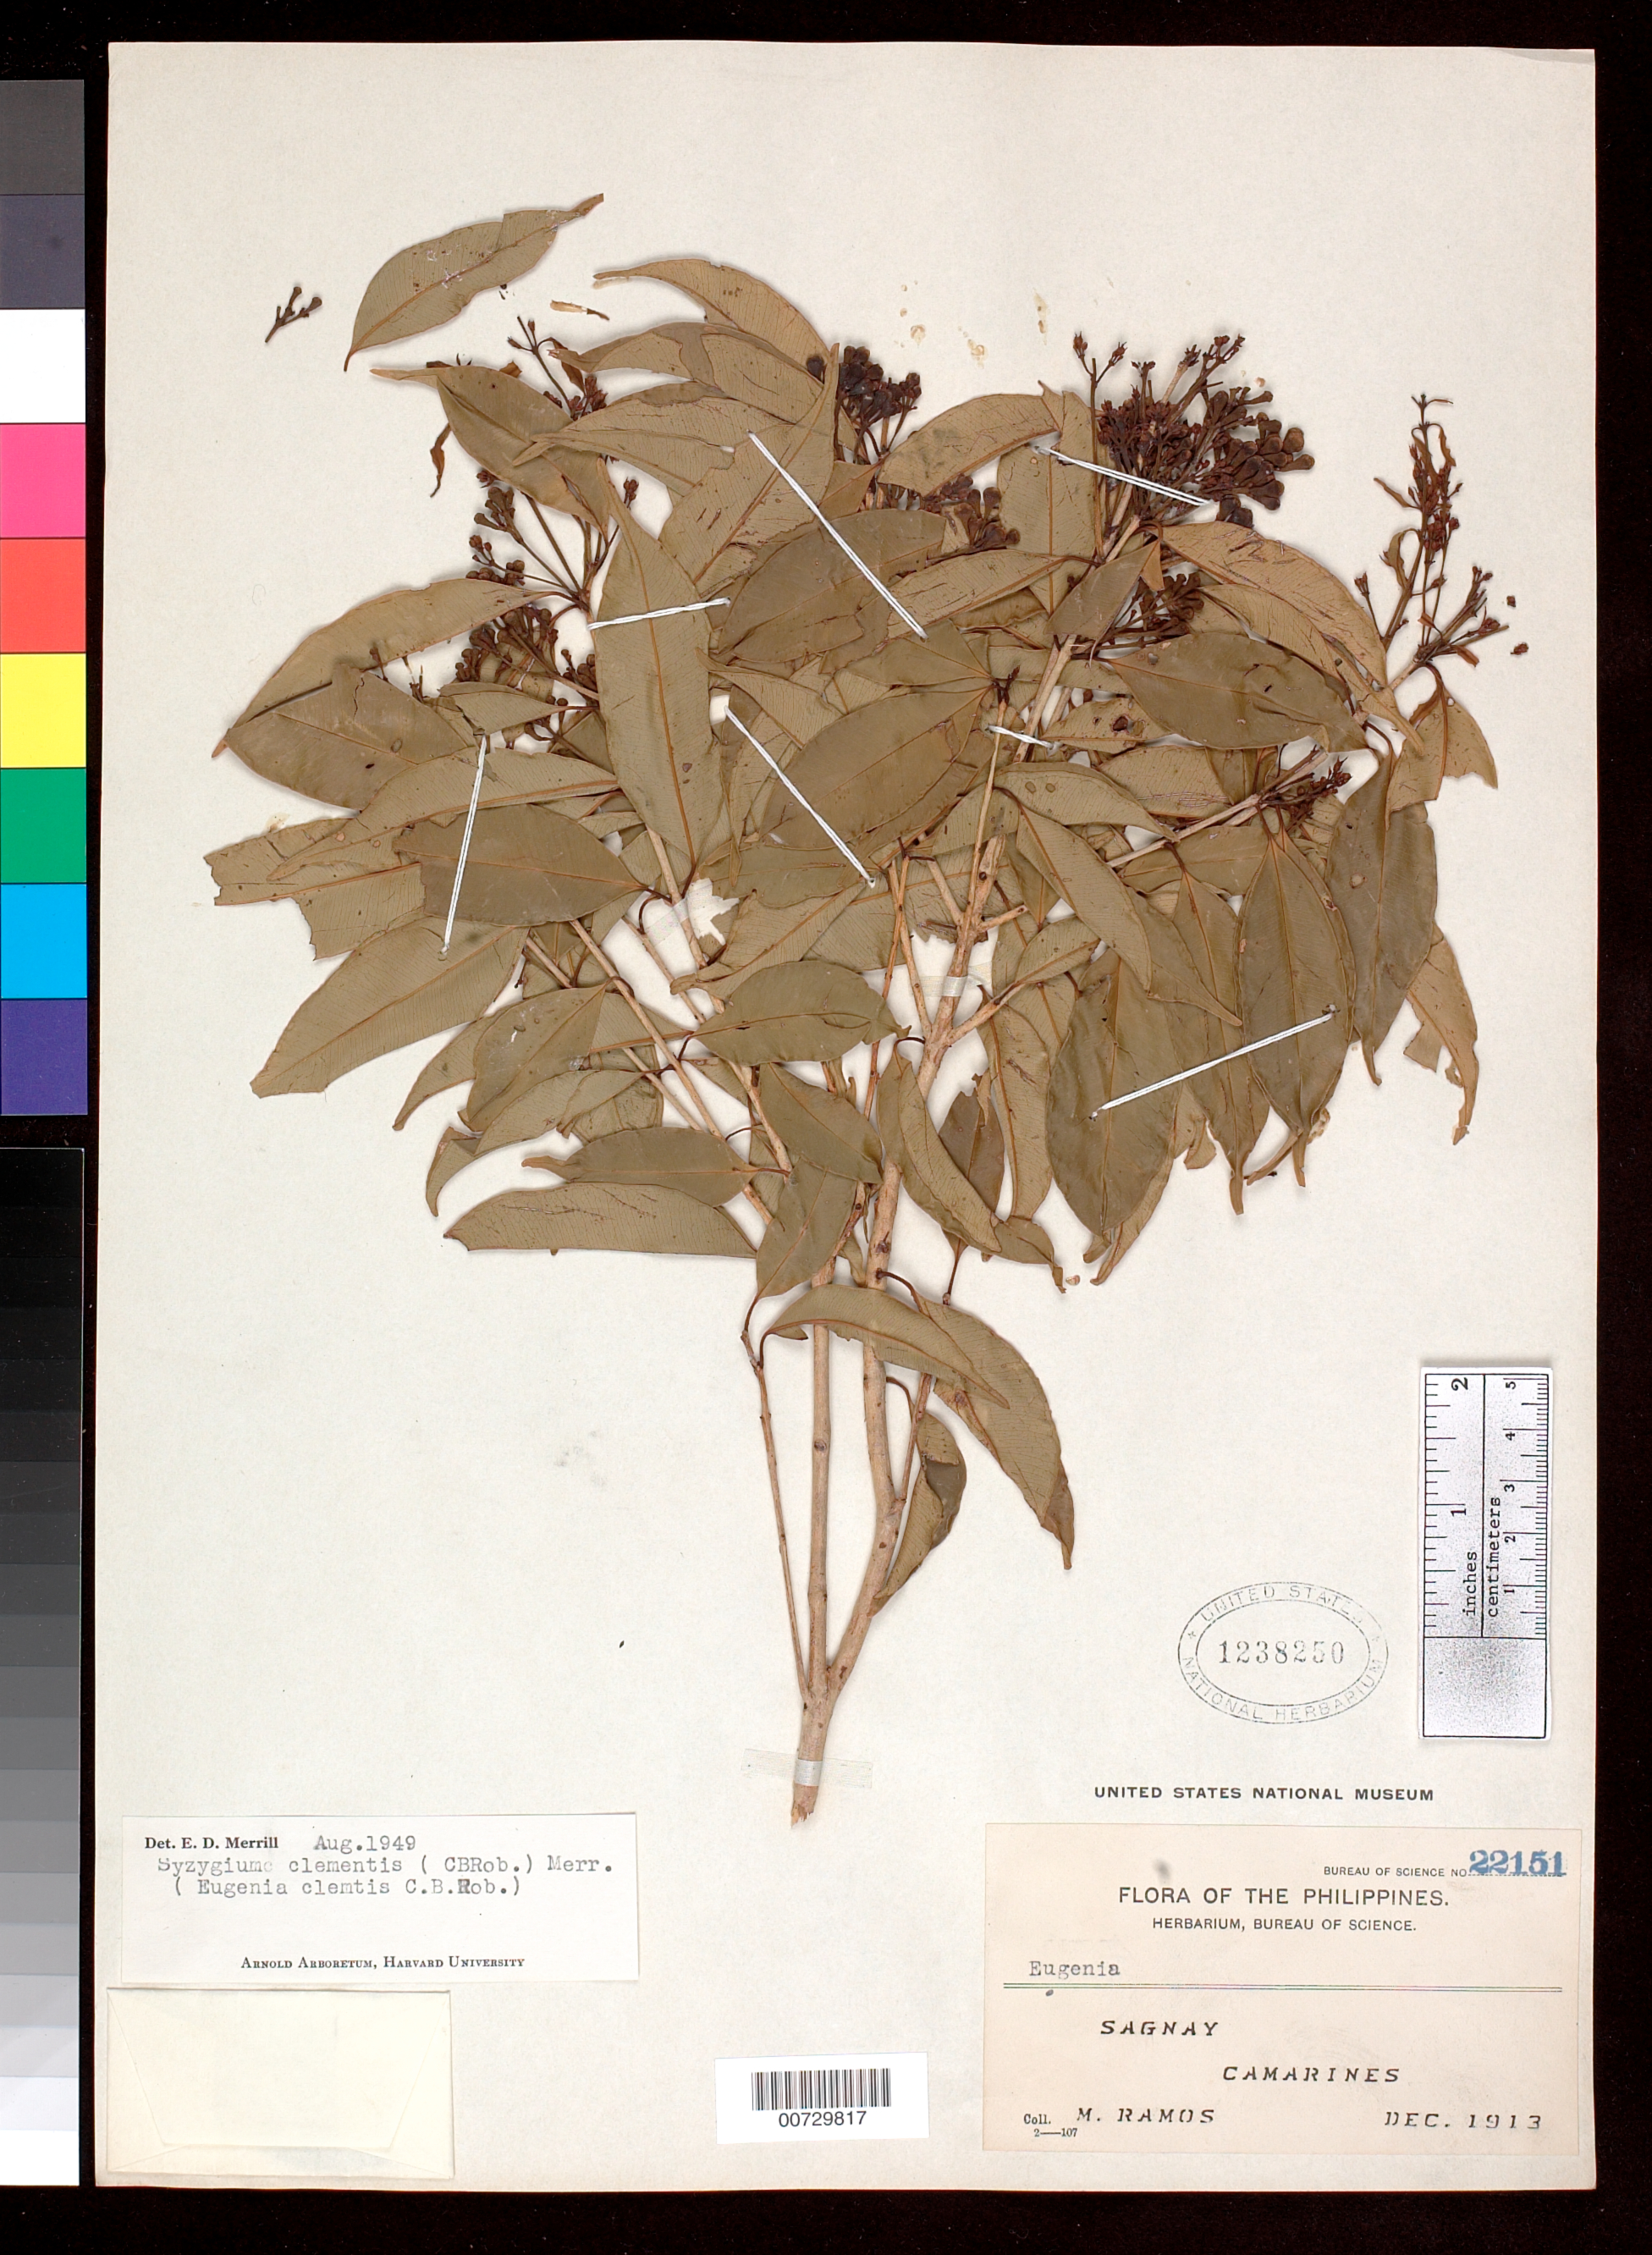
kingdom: Plantae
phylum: Tracheophyta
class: Magnoliopsida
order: Myrtales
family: Myrtaceae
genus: Syzygium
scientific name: Syzygium clementis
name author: (C.B. Rob.) Merr.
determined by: Merrill, Elmer D.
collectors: F. Ramos M.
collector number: Bur.Sci. 22151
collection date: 1913-12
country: Philippines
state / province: Bicol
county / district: Camarines Norte / Camarines Sur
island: Luzon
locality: Sagnay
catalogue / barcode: US 1238250